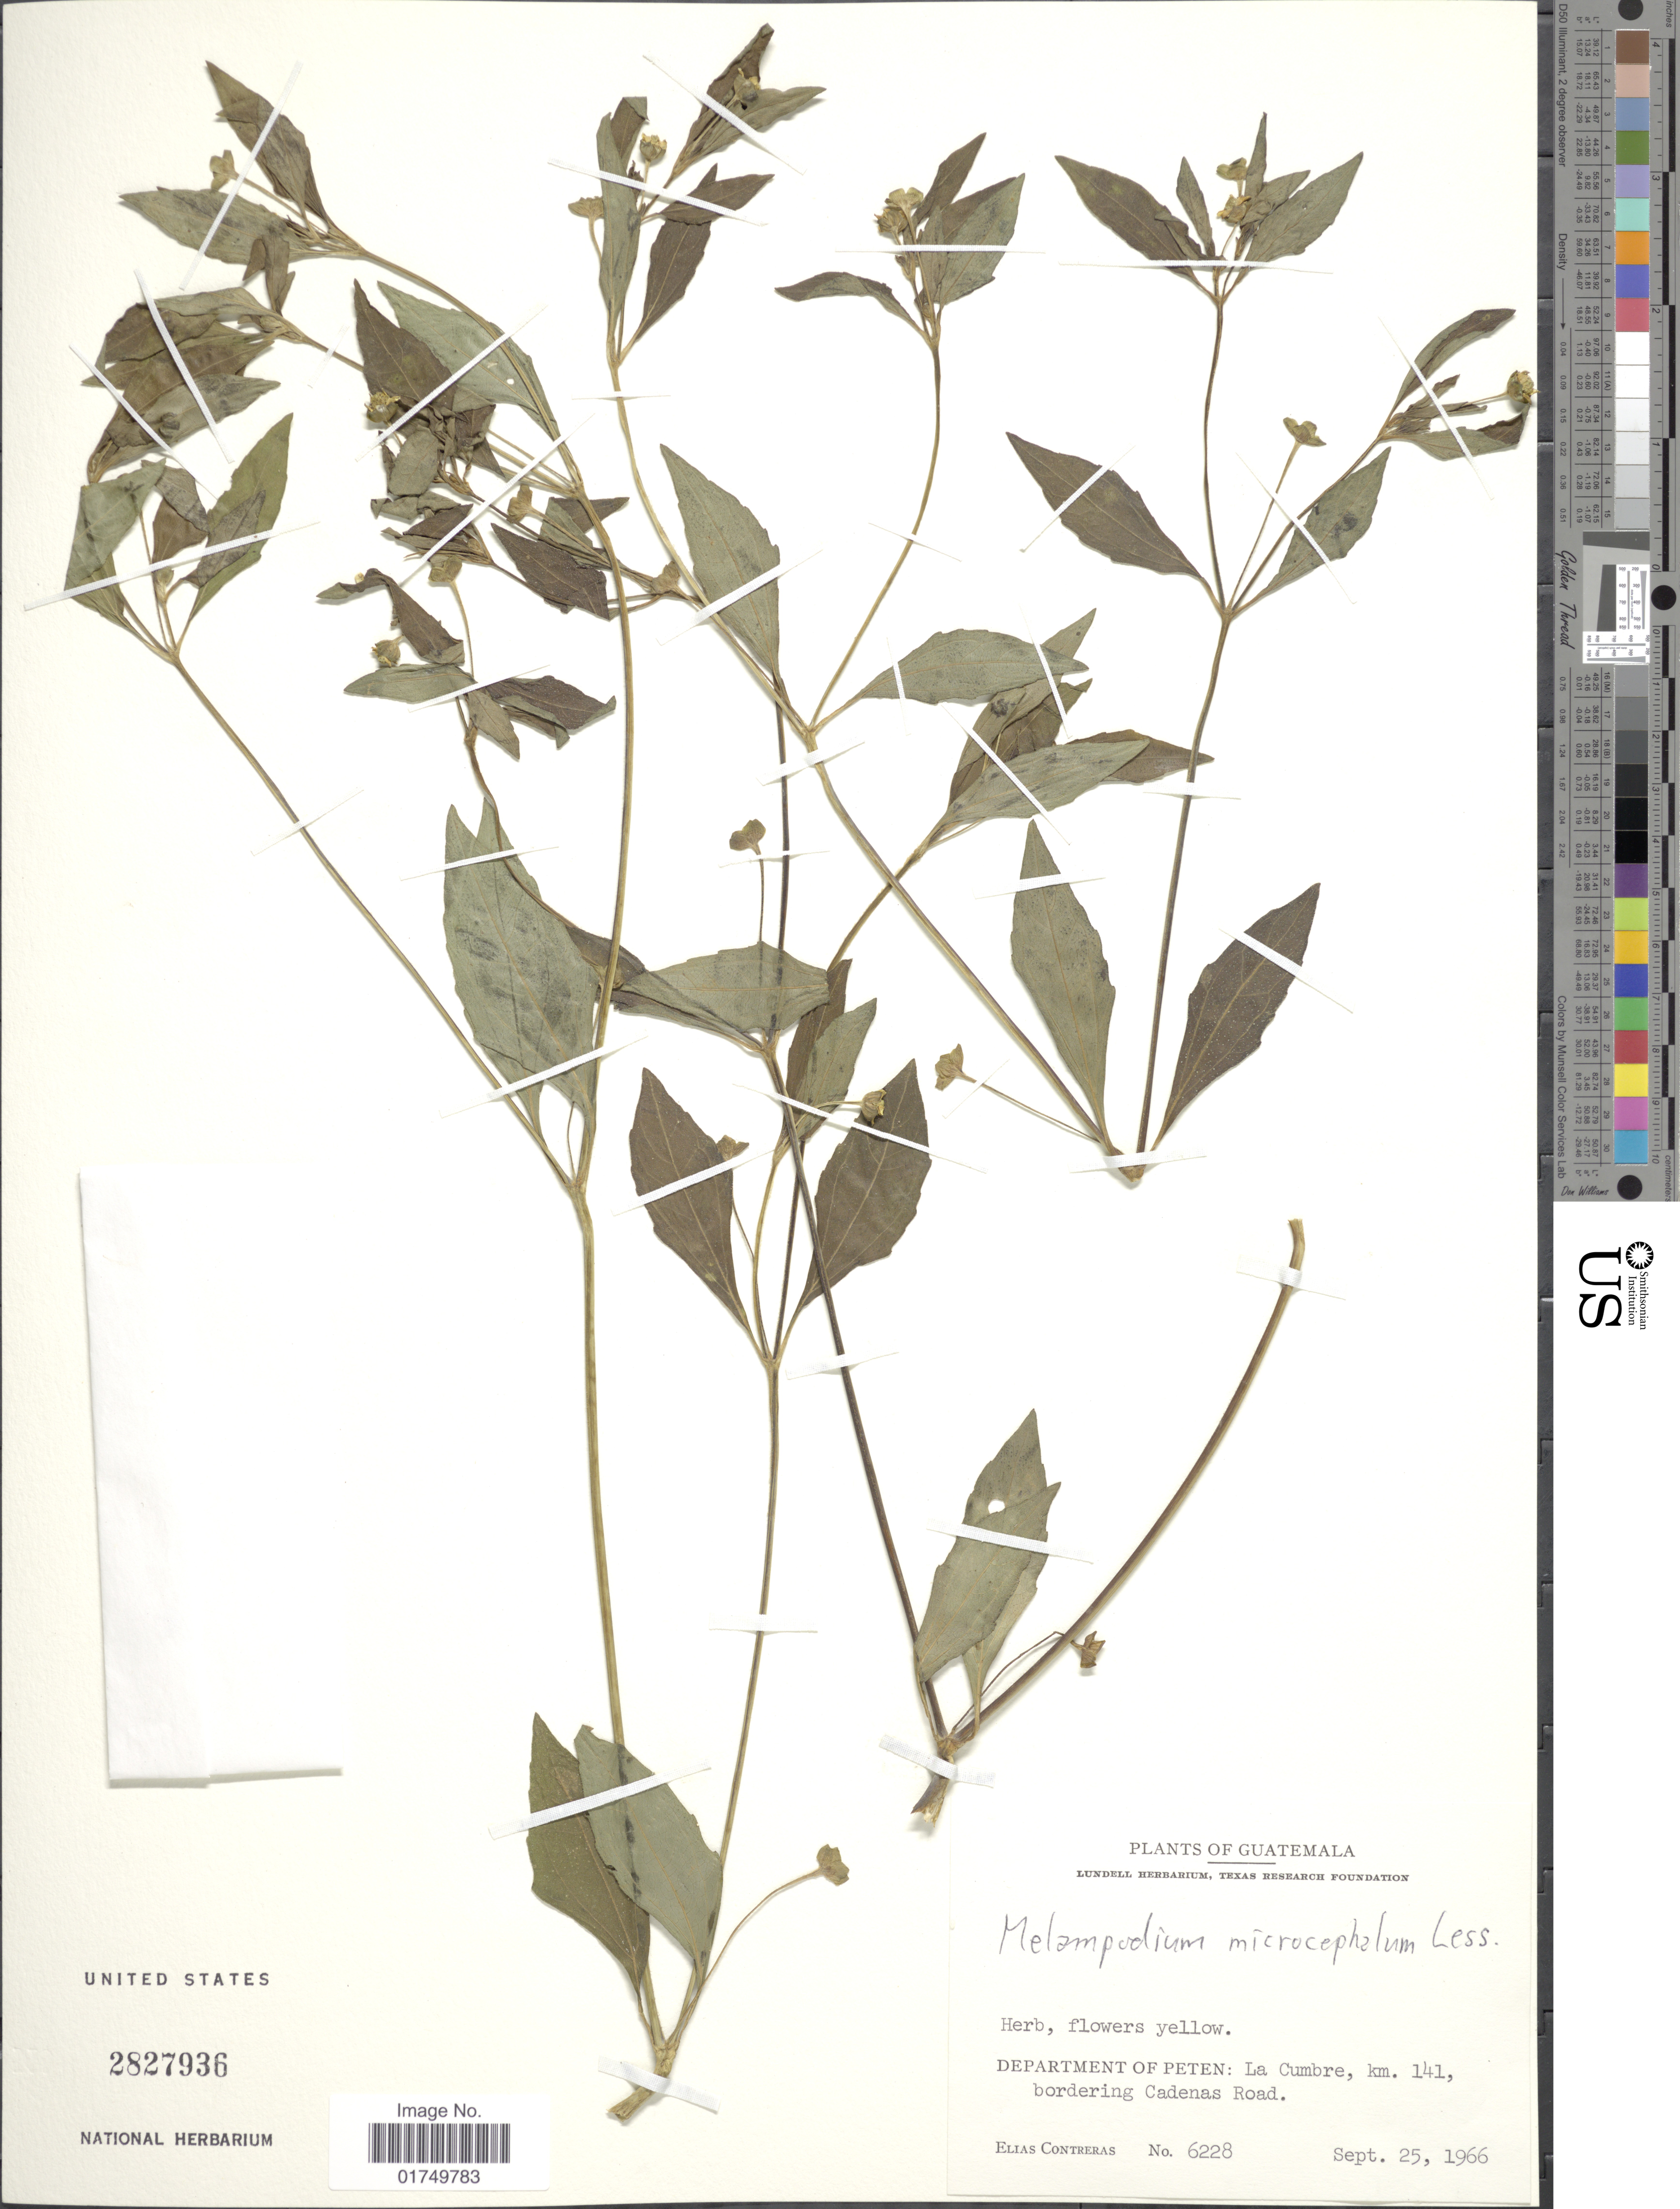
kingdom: Plantae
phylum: Tracheophyta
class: Magnoliopsida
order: Asterales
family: Asteraceae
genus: Melampodium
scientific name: Melampodium microcephalum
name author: Less.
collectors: E. Contreras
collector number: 6228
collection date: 1966-09-25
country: Guatemala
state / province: El Petén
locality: La Cumbre, km. 141, bordering Cadenas Road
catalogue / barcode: US 2827936